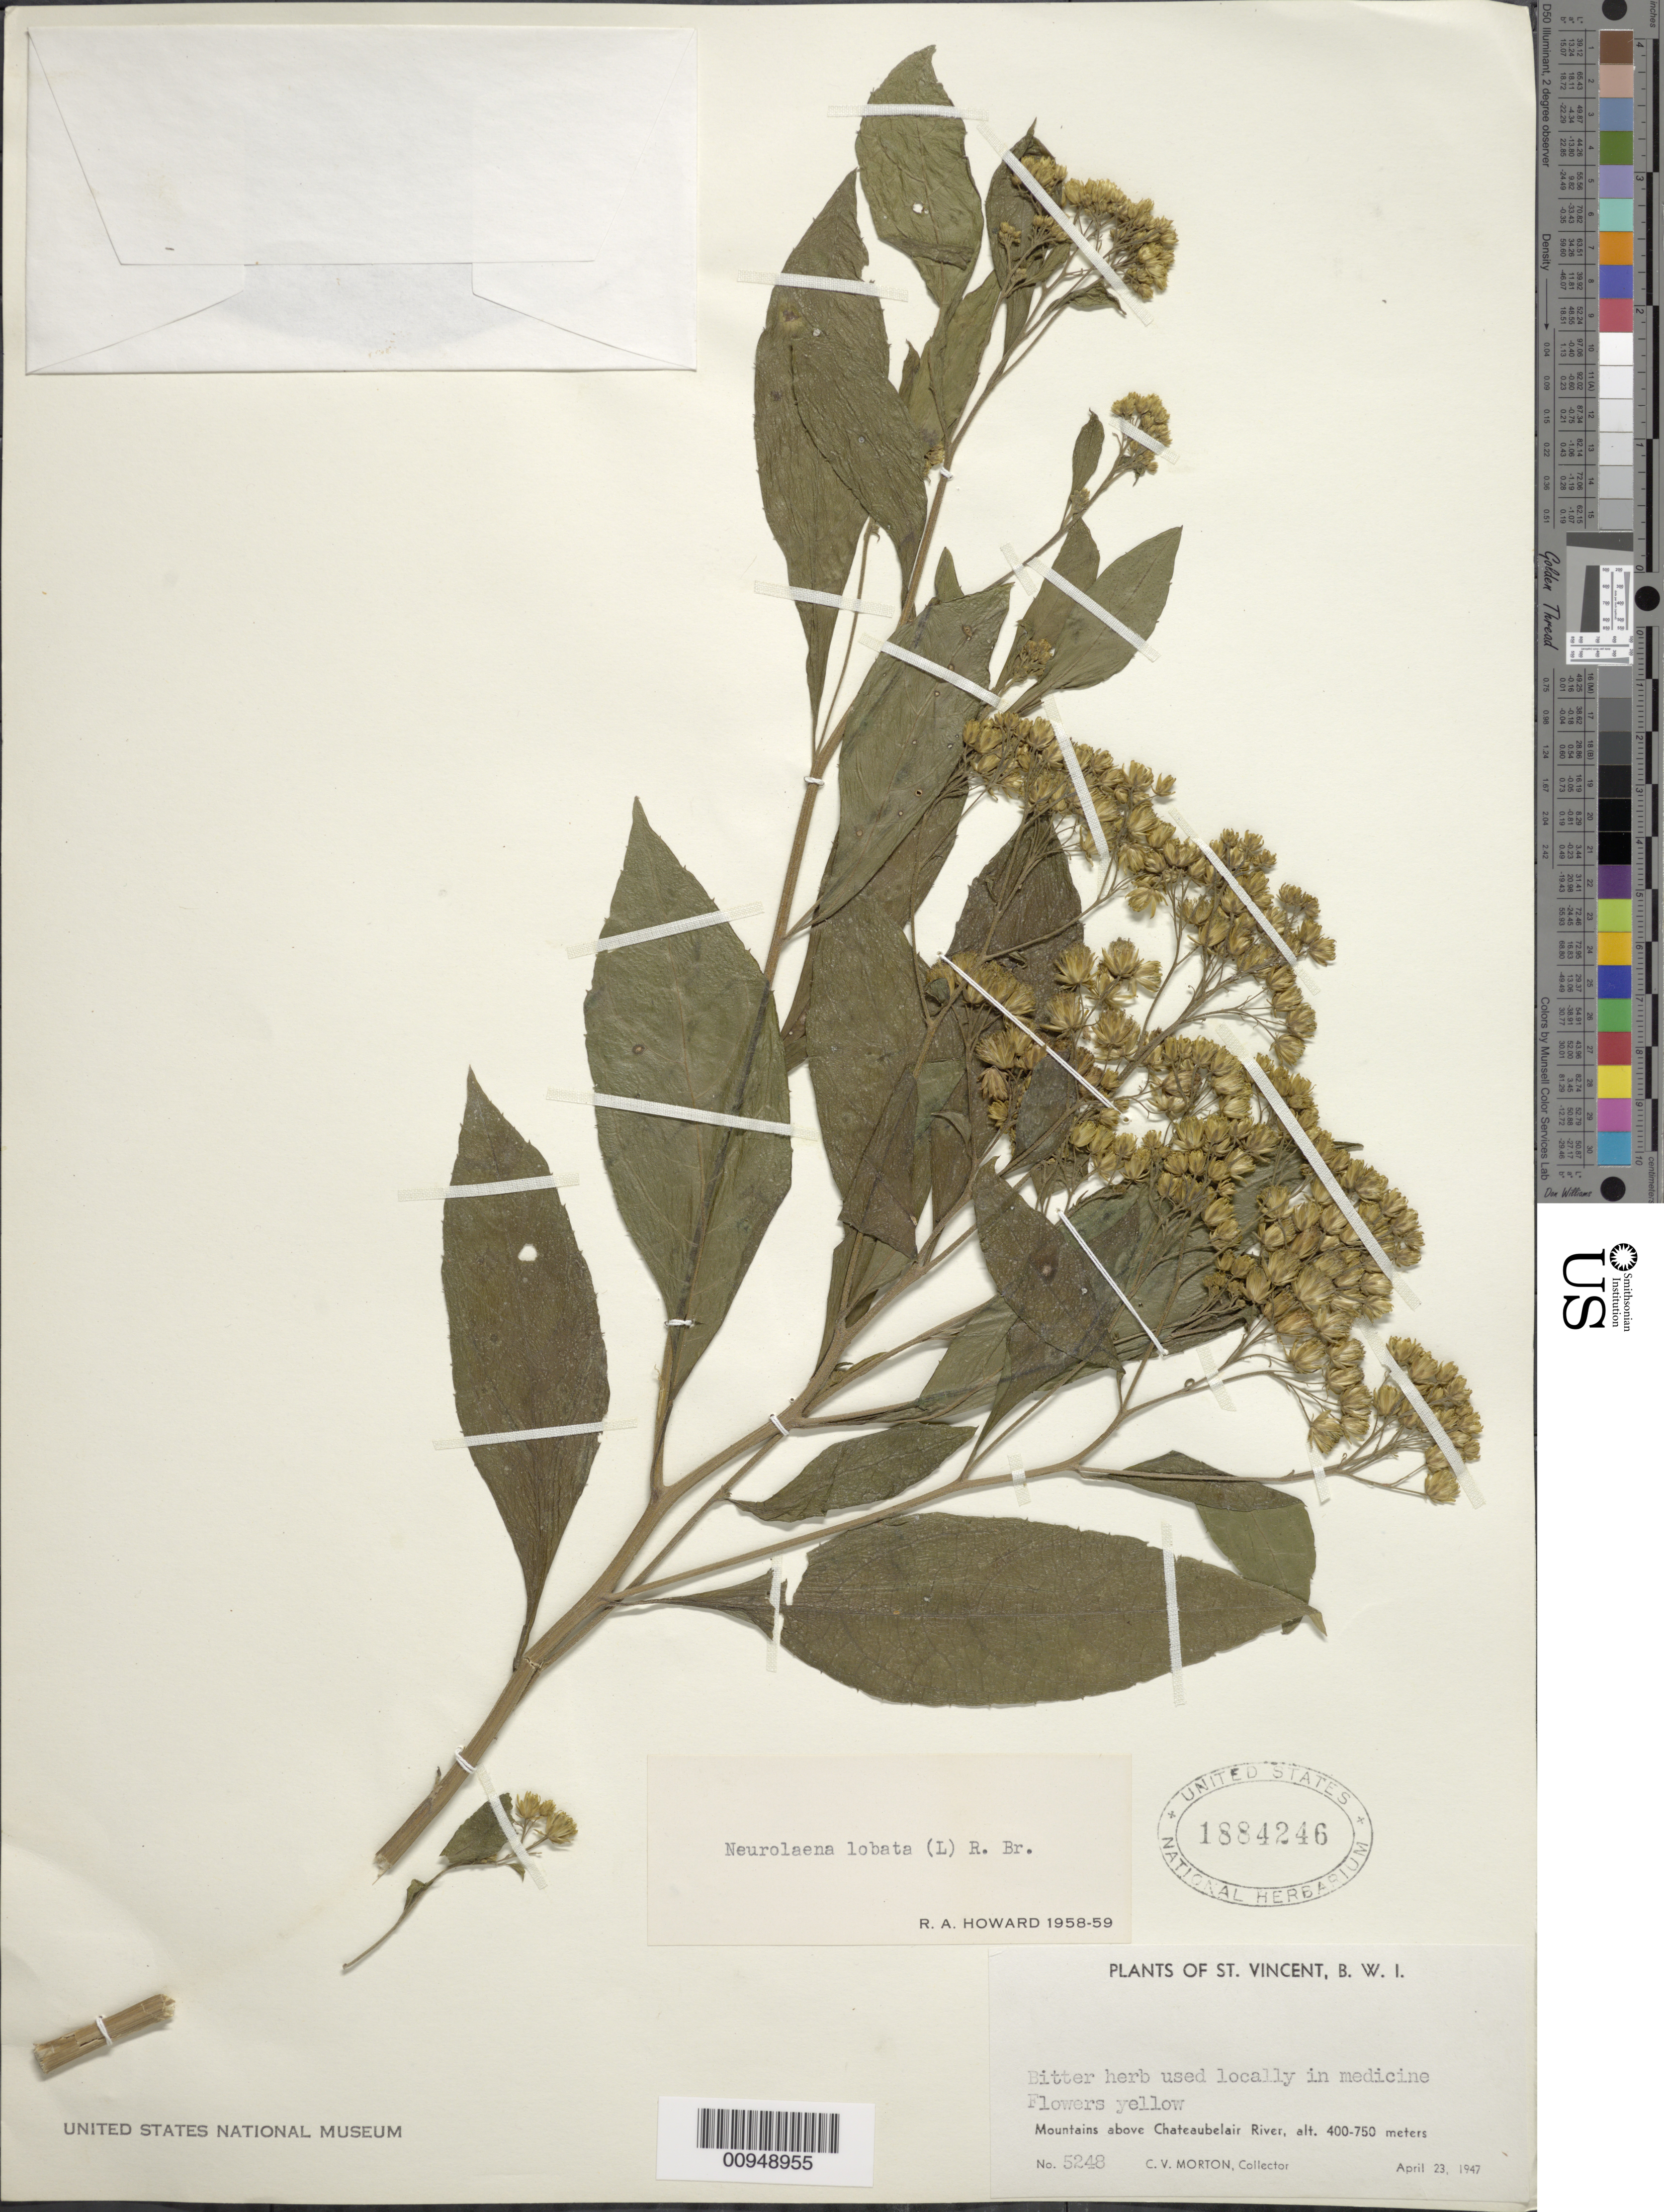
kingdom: Plantae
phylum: Tracheophyta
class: Magnoliopsida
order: Asterales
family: Asteraceae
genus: Neurolaena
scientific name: Neurolaena lobata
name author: (L.) R. Br. ex Cass.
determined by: Howard, R. A.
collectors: C. V. Morton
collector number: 5248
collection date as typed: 23 Apr 1947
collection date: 1947-04-23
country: St. Vincent - Grenadines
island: St. Vincent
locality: Mountains above Chateaubelair River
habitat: Mountains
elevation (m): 400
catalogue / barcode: US 1884246